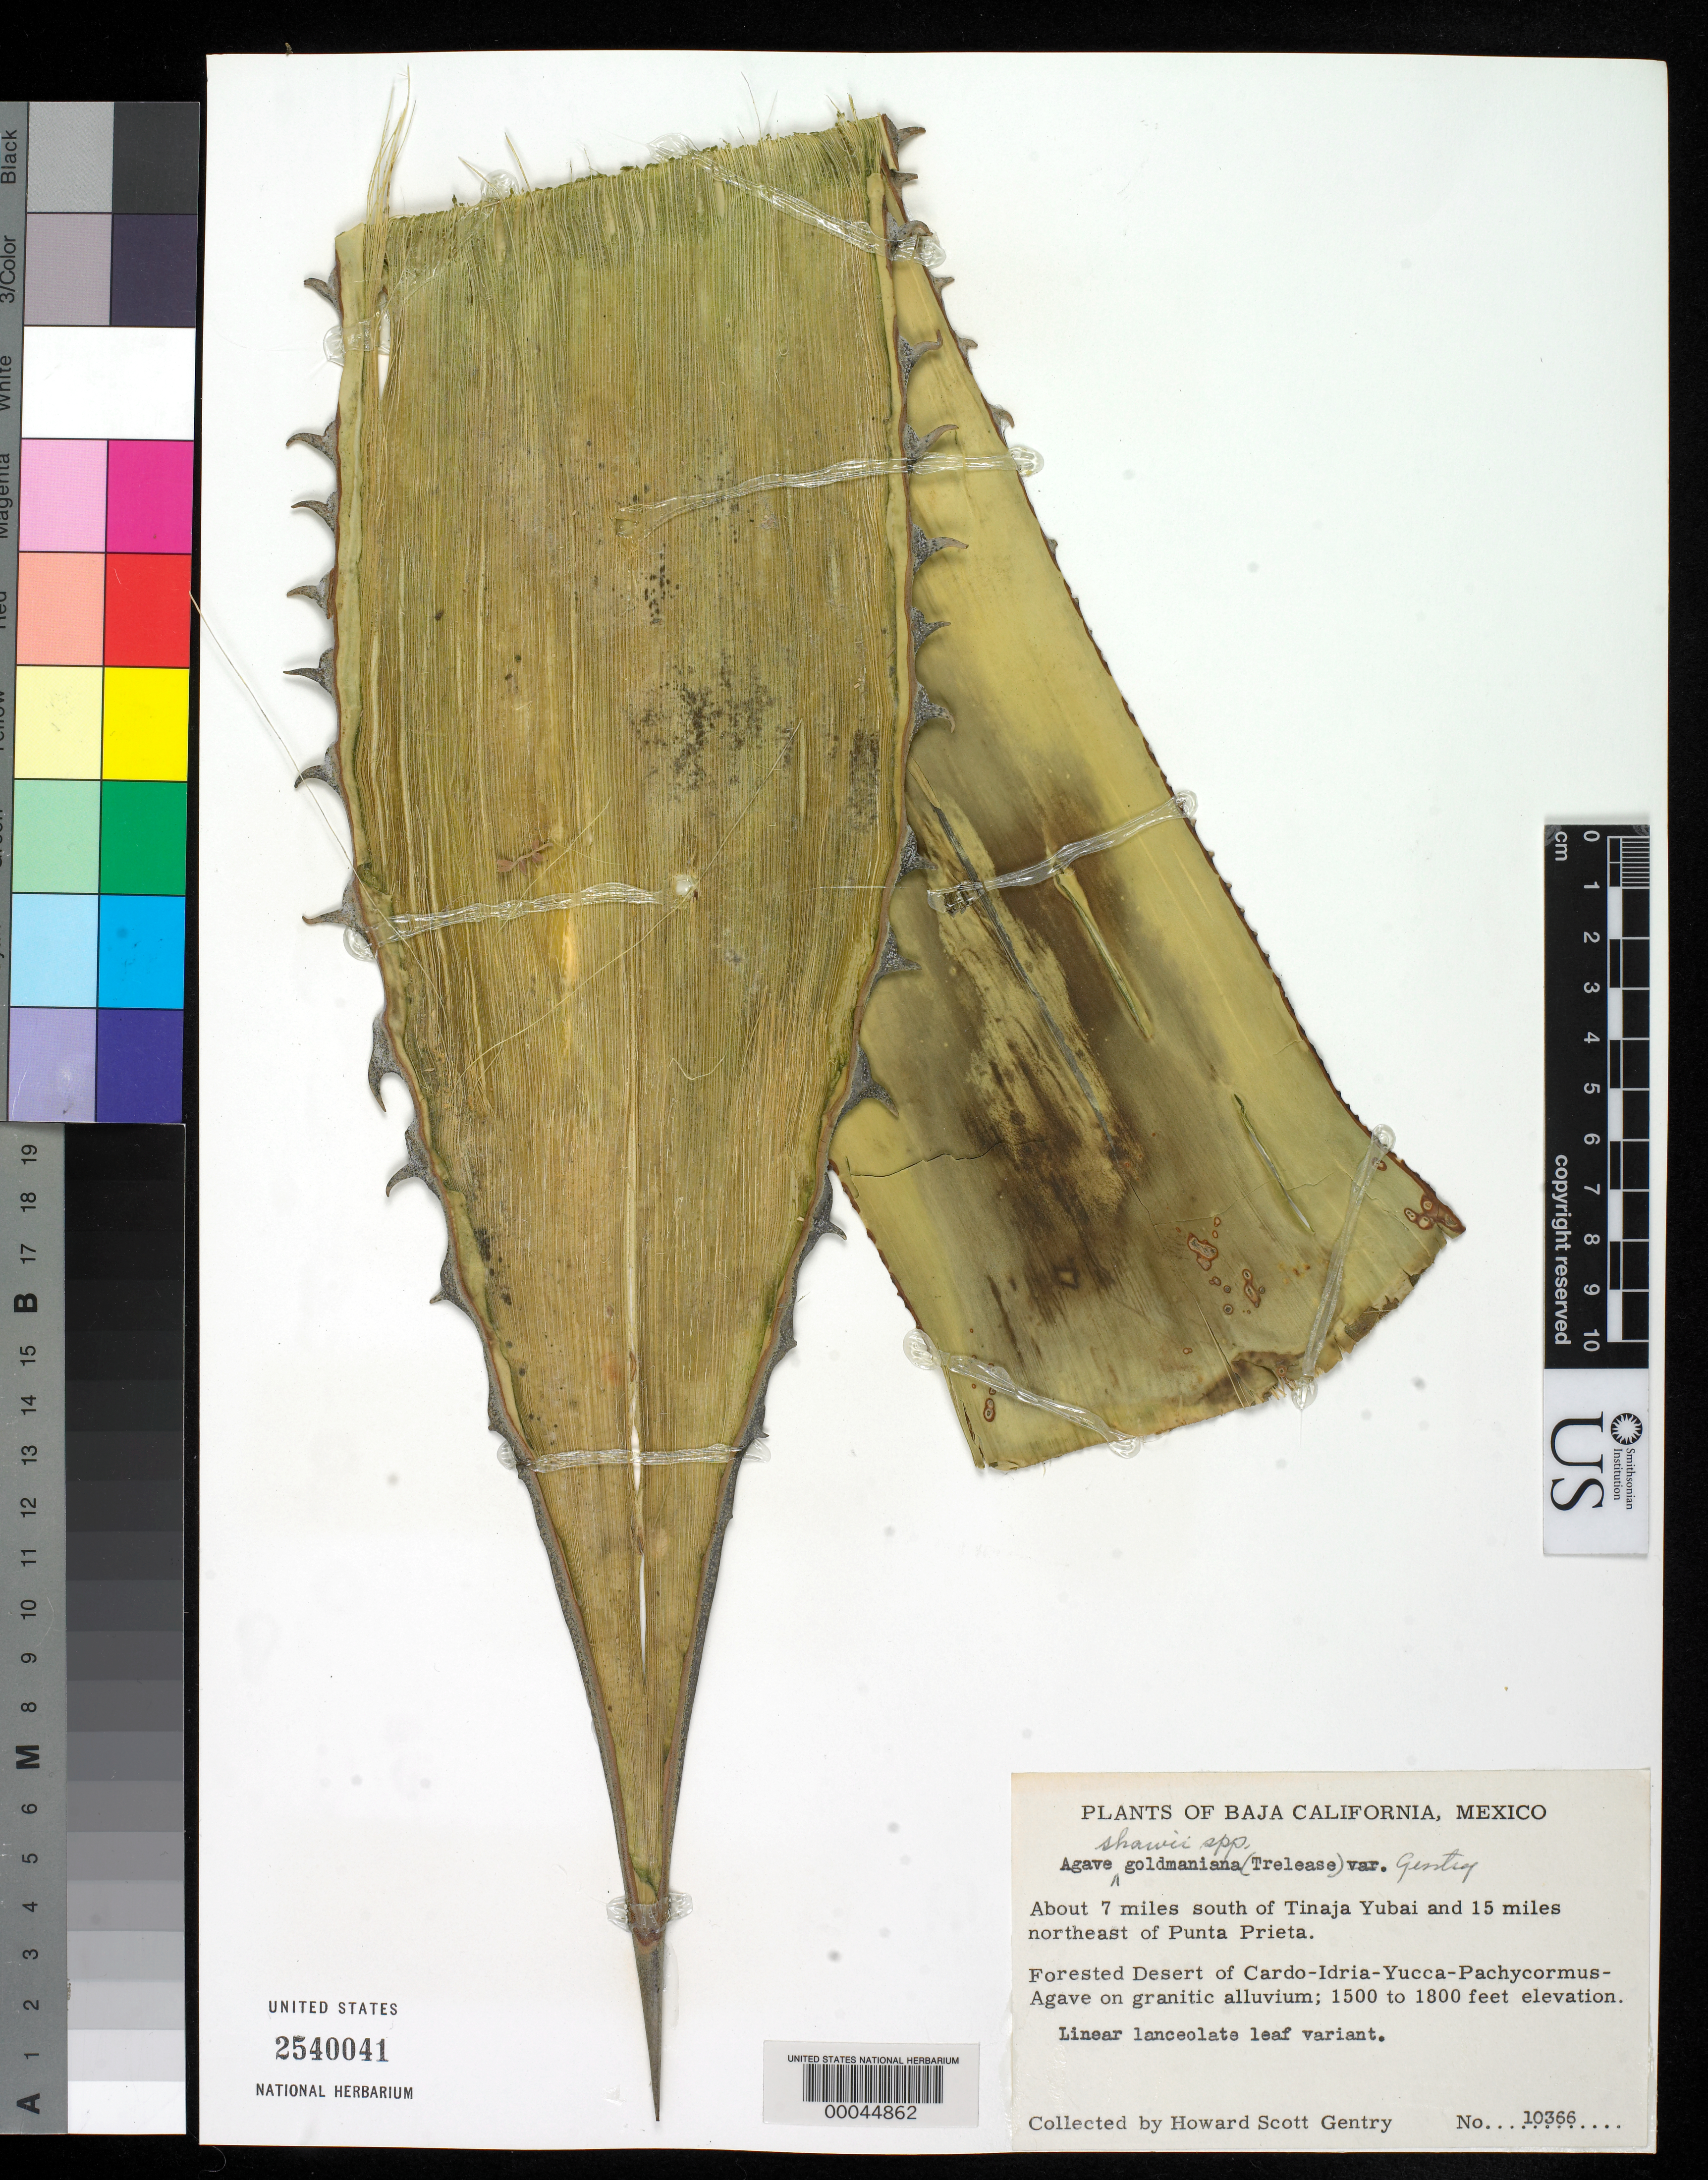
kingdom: Plantae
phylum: Tracheophyta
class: Liliopsida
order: Asparagales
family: Asparagaceae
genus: Agave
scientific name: Agave shawii subsp. goldmaniana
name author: (Trel.) Gentry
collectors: H. S. Gentry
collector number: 10366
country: Mexico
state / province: Baja California Norte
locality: About 7 mi S of Tinaja Yubai and 15 mi NE of Punta Prieta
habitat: Forested desert on granitic alluvium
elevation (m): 457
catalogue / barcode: US 2540041